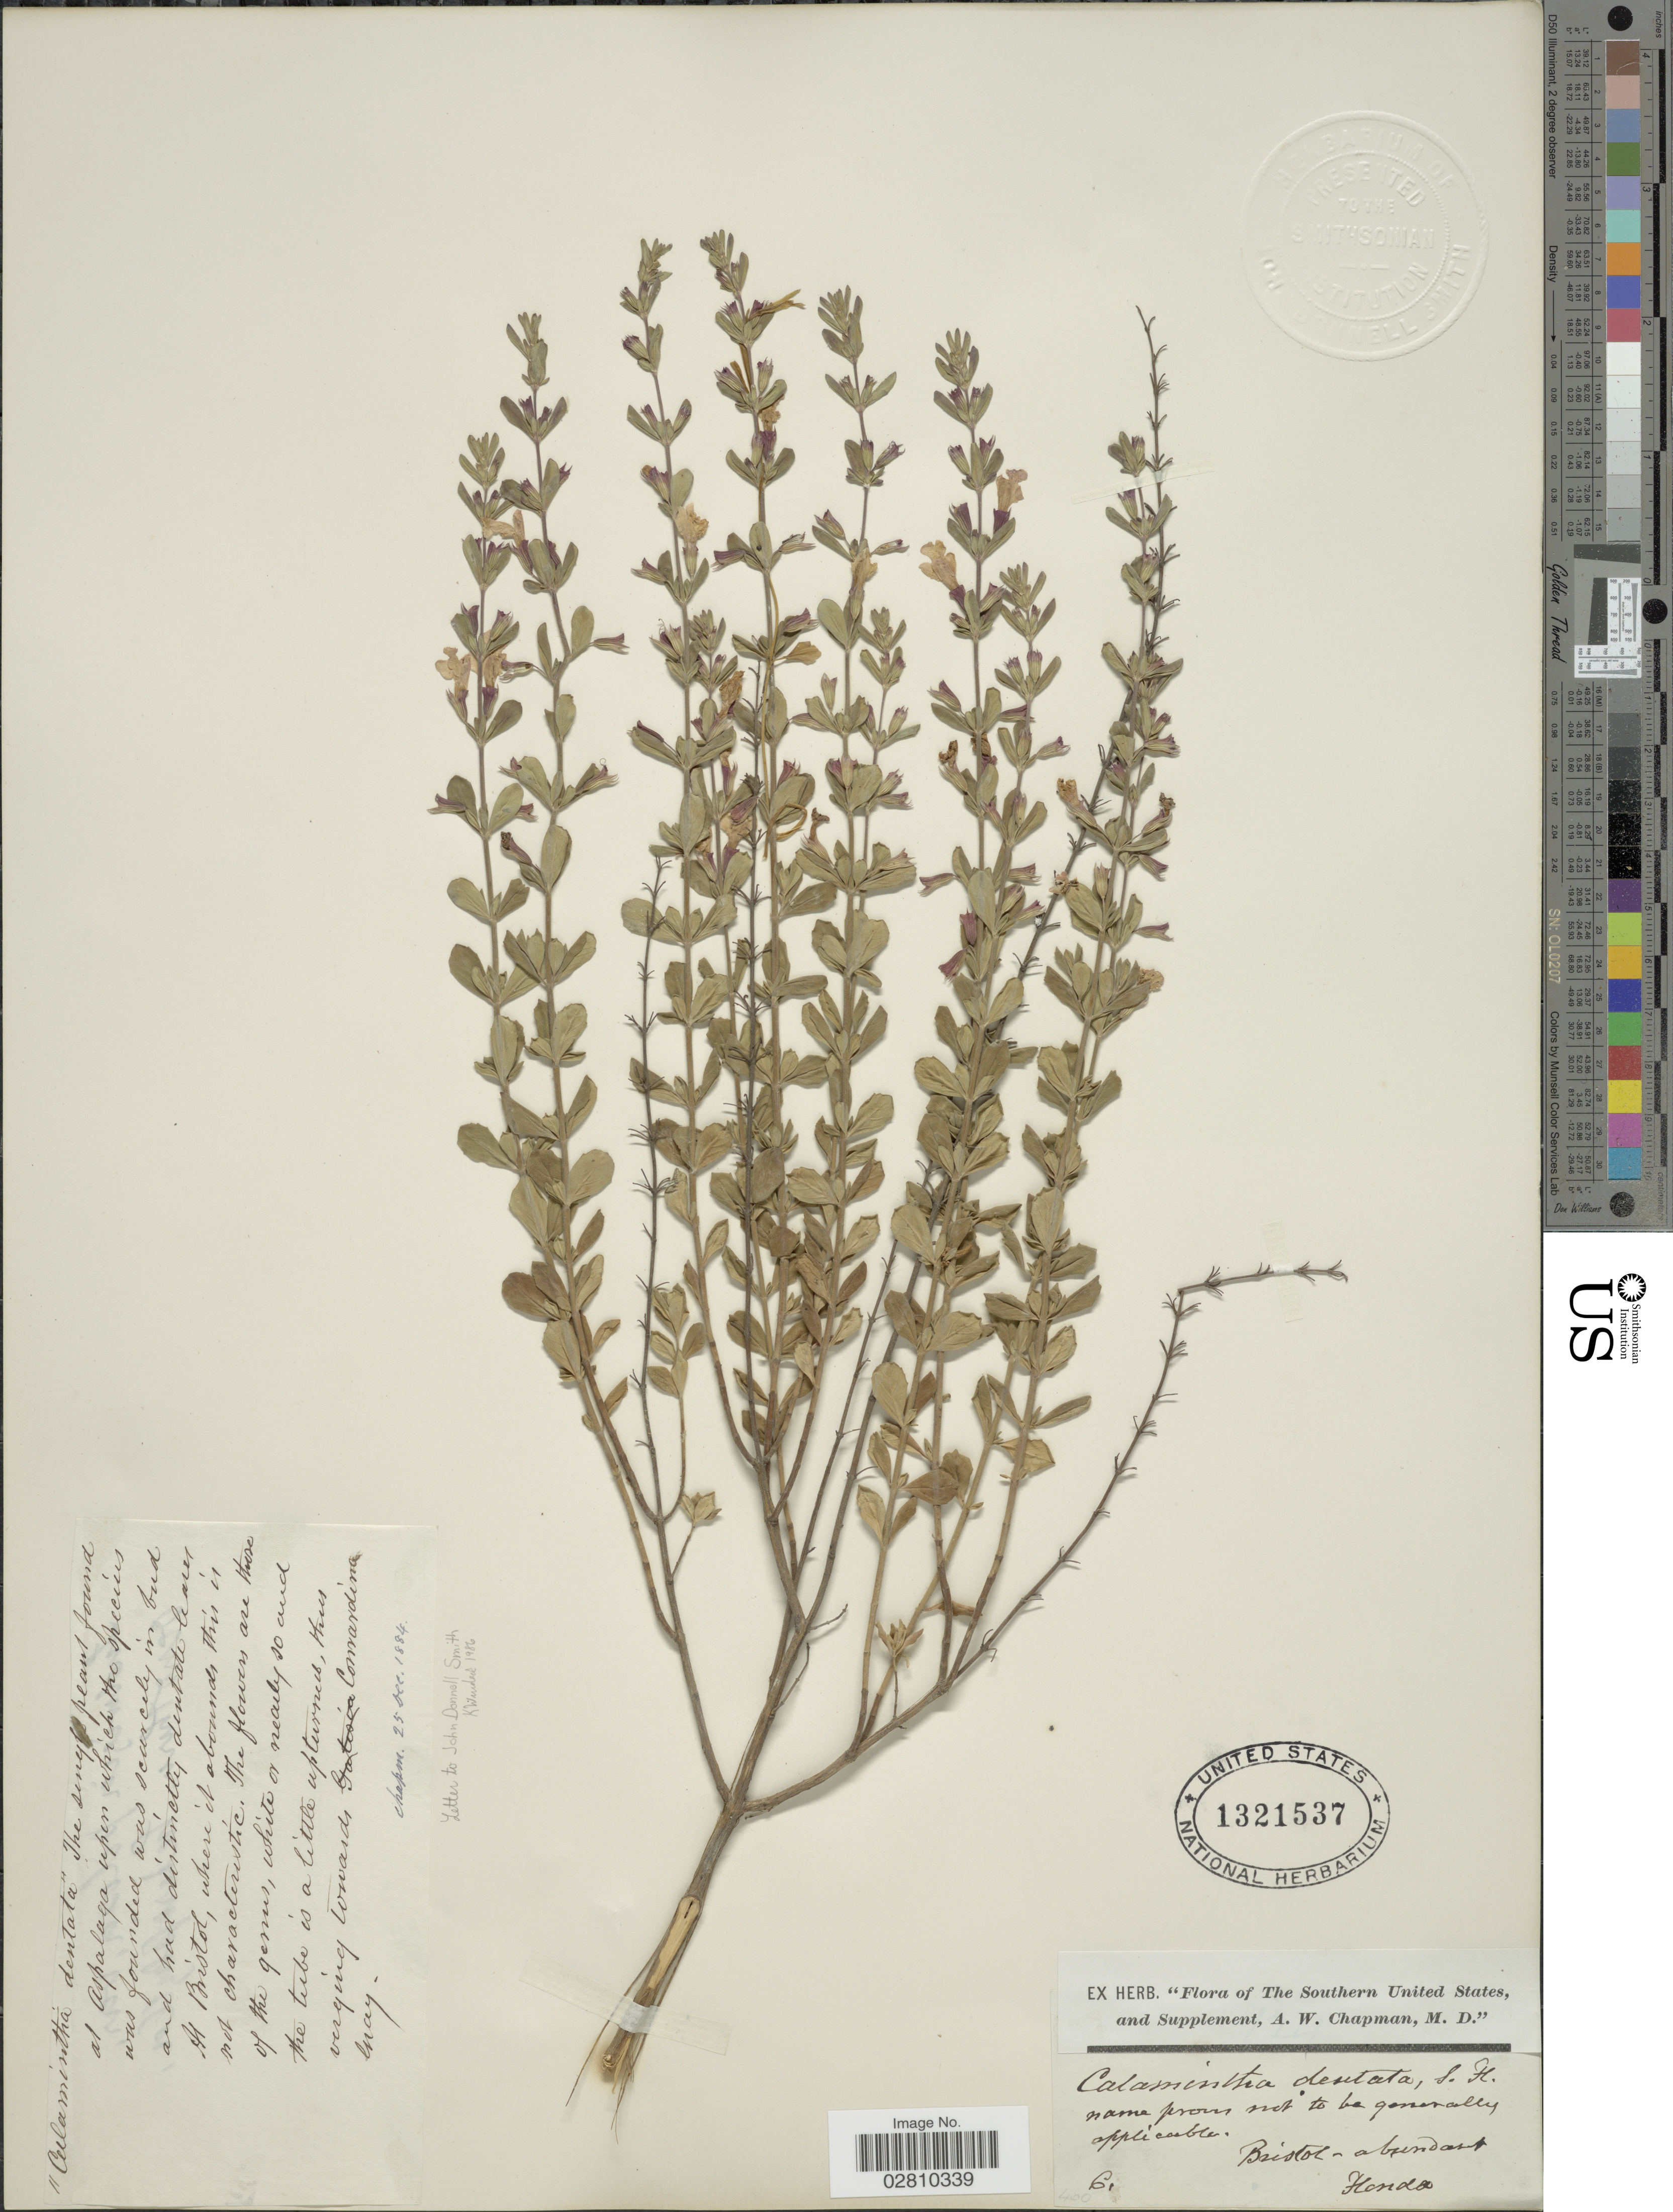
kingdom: Plantae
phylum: Tracheophyta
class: Magnoliopsida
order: Lamiales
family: Lamiaceae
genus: Clinopodium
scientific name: Clinopodium dentatum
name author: (Chapm.) Kuntze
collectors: A. W. Chapman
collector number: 61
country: United States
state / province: Florida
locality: Southern United States. Bristol-abundant.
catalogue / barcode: US 1321537